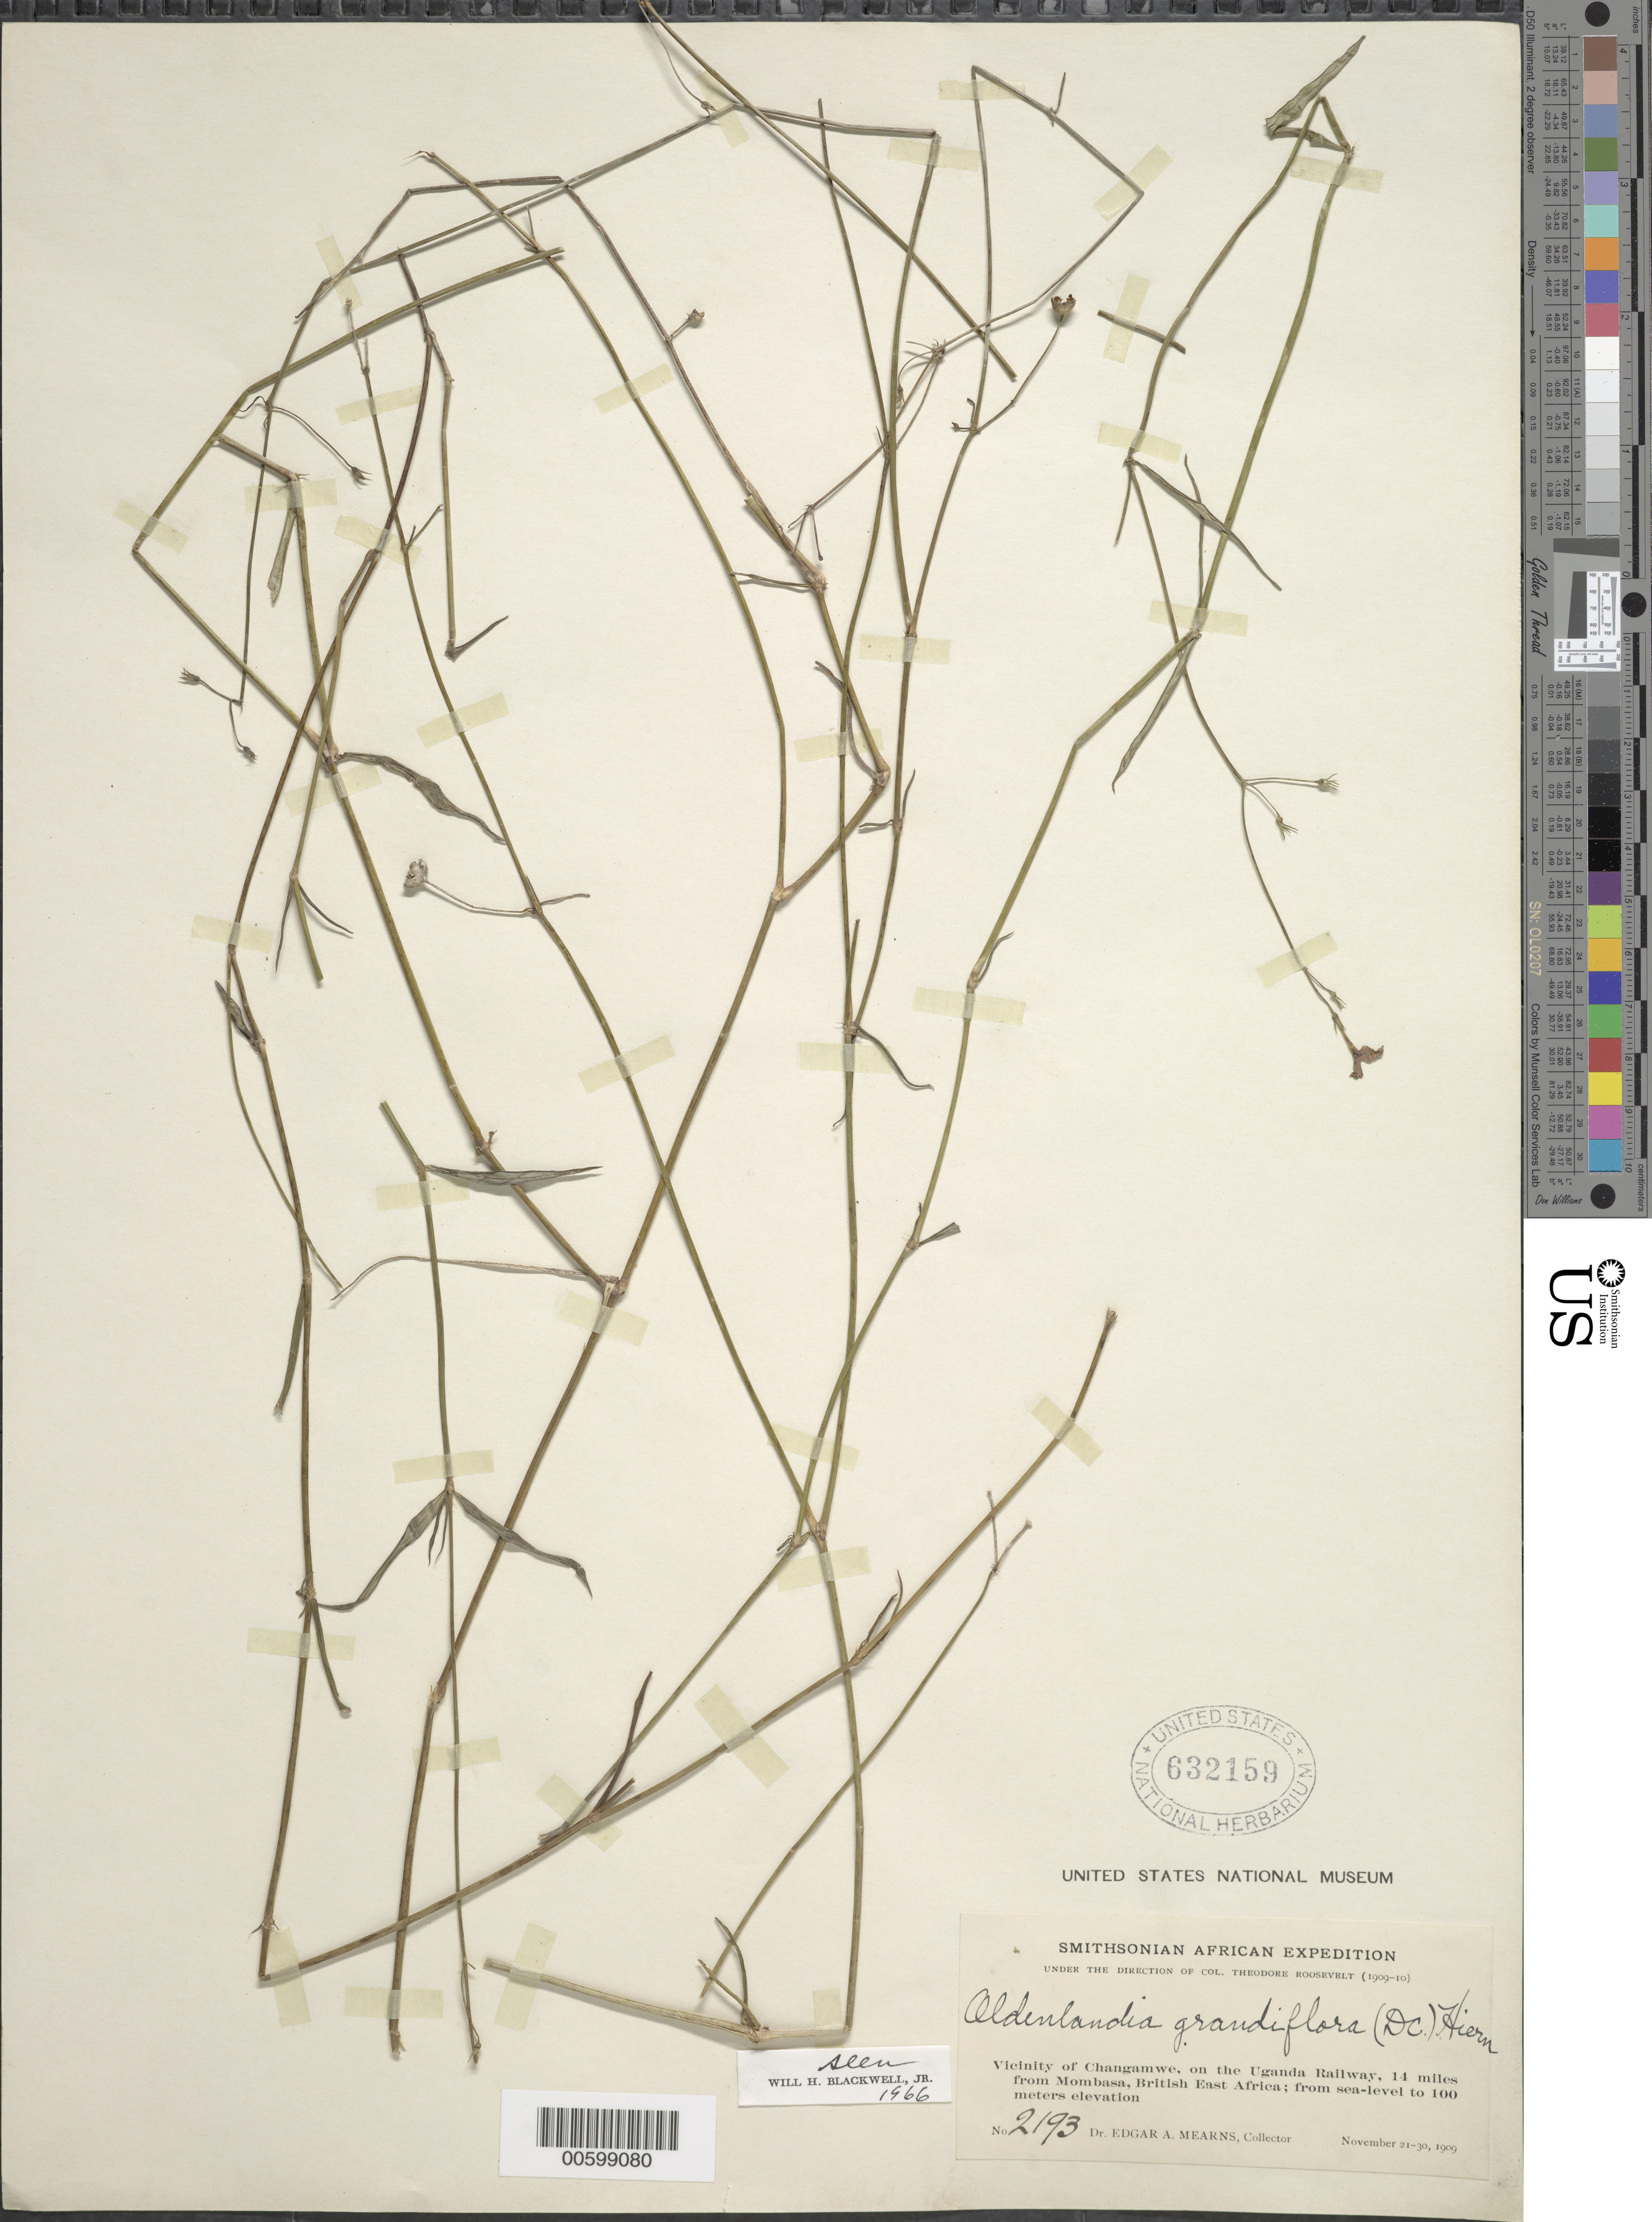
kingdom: Plantae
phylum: Tracheophyta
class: Magnoliopsida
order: Gentianales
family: Rubiaceae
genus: Oldenlandia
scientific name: Oldenlandia grandiflora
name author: (DC.) Hiern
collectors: E. A. Mearns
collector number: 2193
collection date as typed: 21 Nov 1909 to 30 Nov 1909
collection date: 1909-11-21/1909-11-30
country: Kenya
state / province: Mombasa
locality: Vicinity of Changamwe, on the Uganda Railway, 14 miles from Mombasa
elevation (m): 100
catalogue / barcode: US 632159